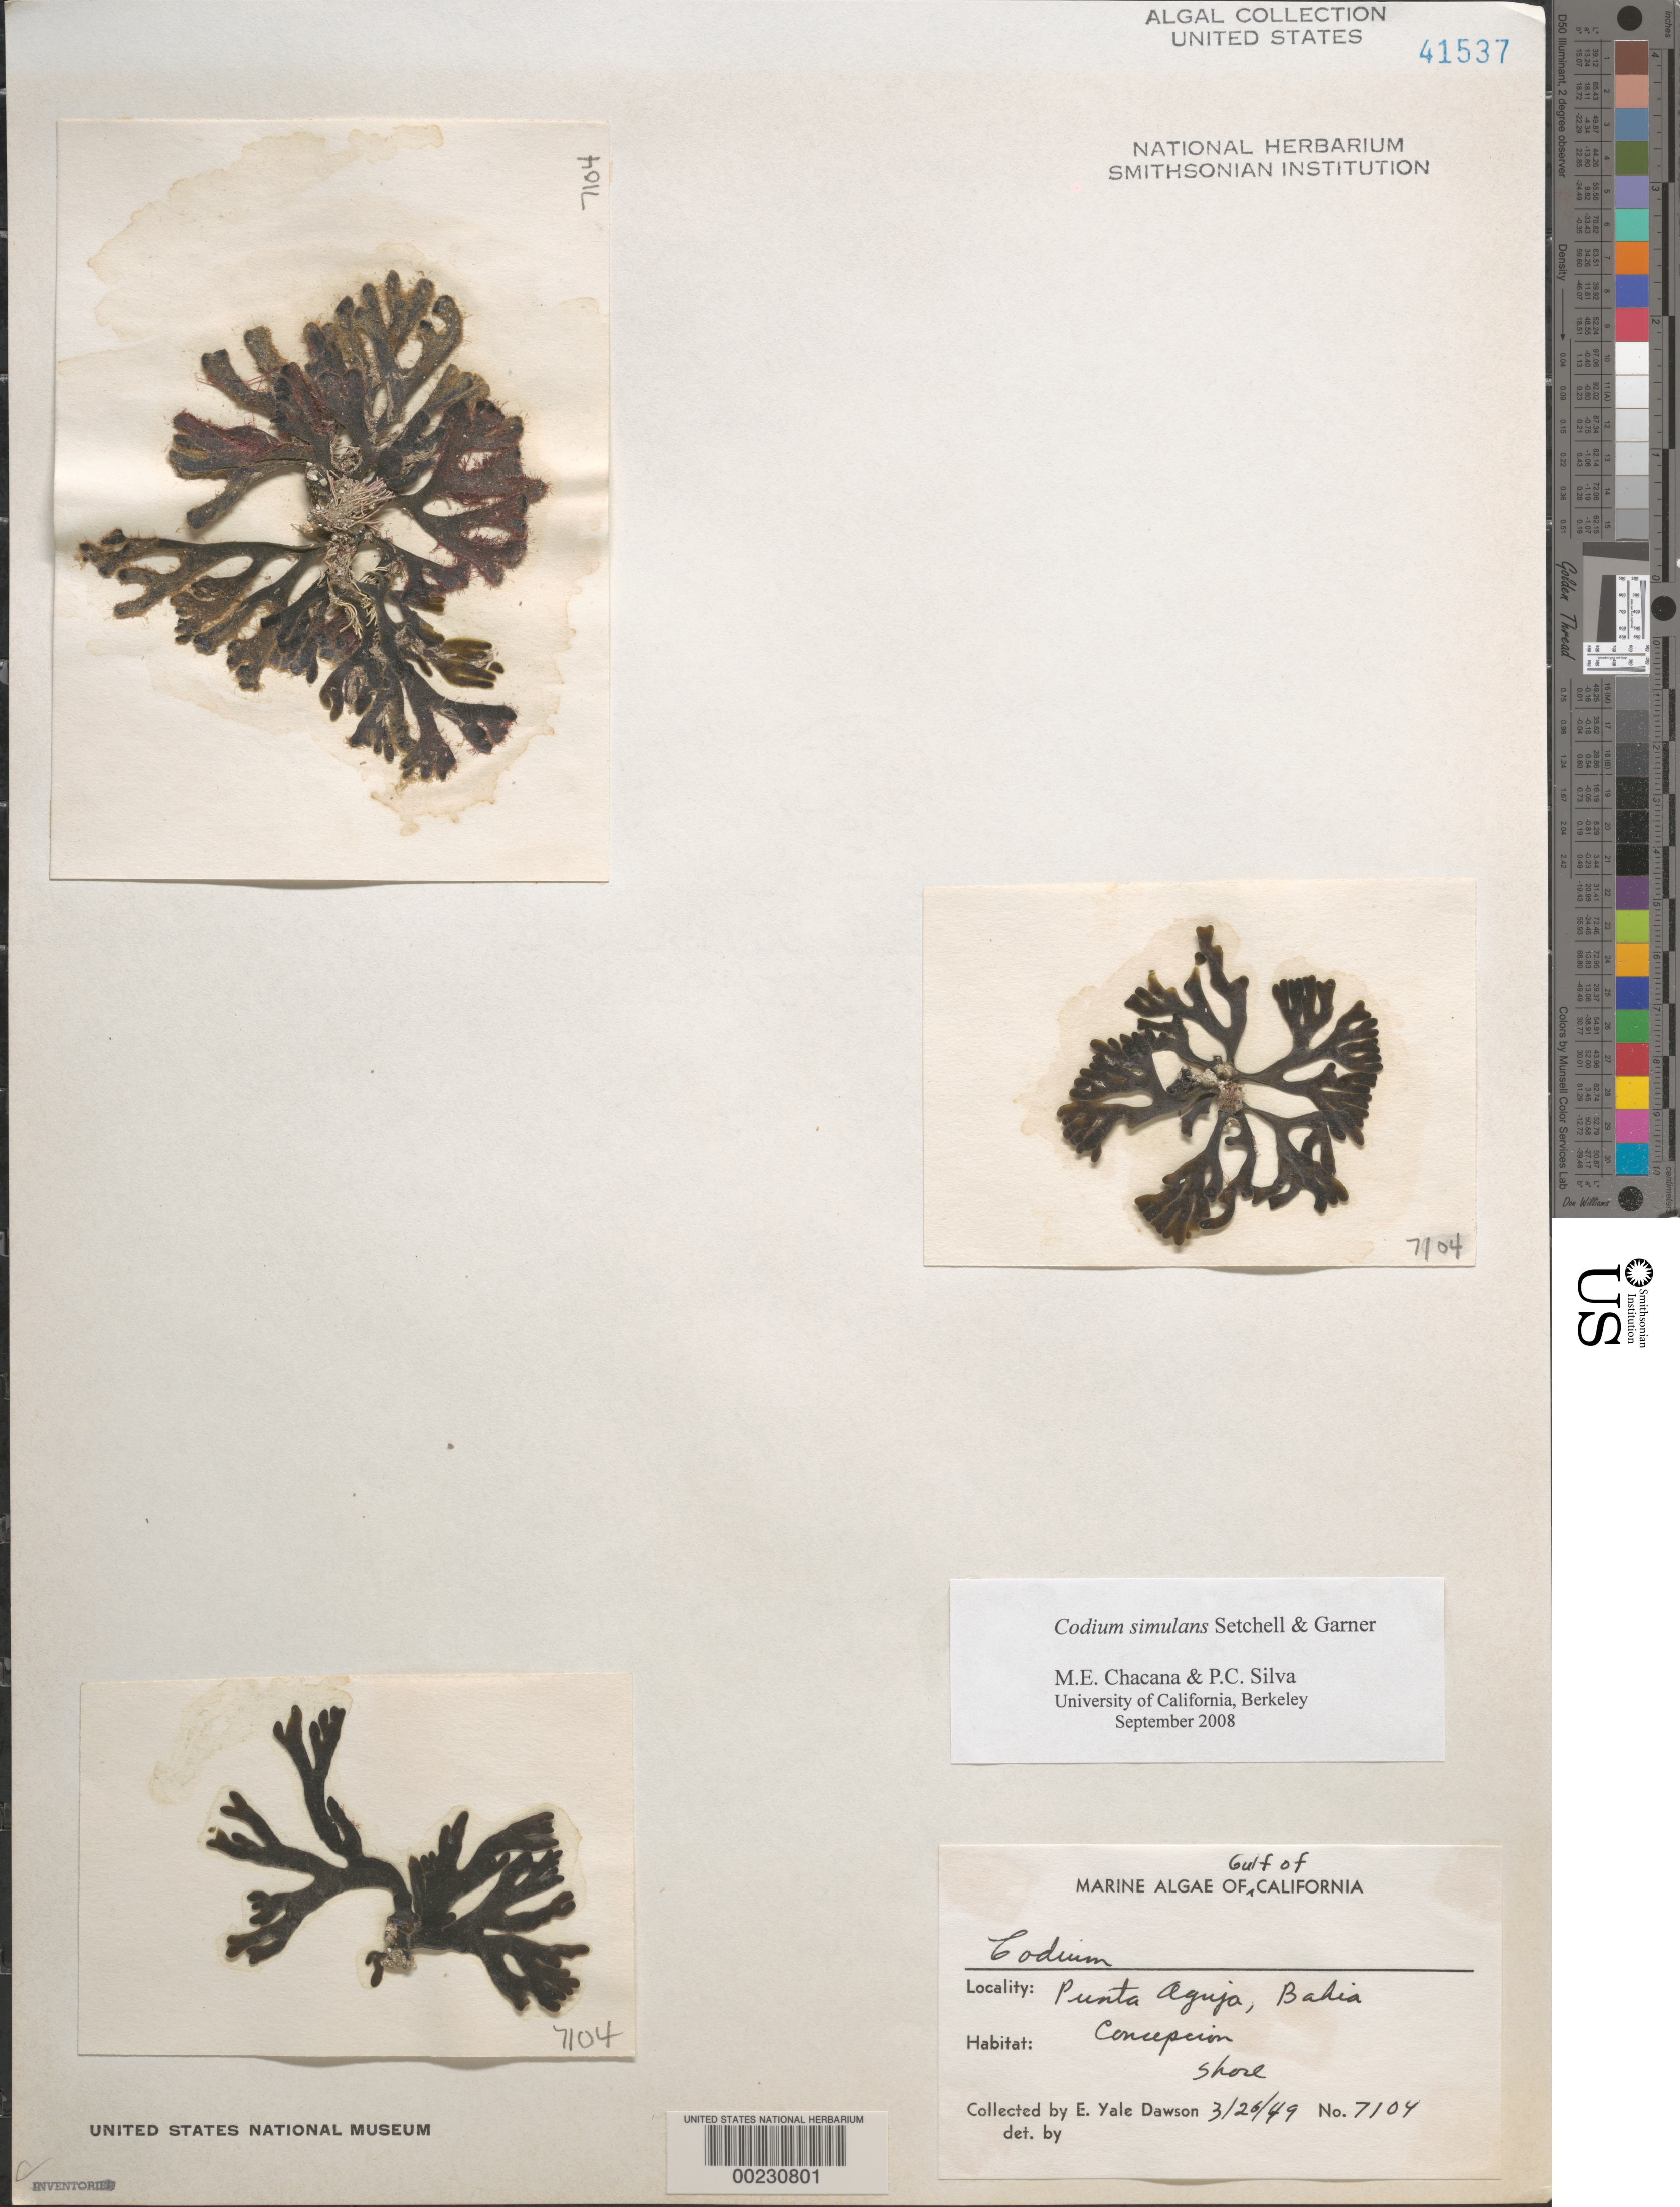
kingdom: Plantae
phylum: Chlorophyta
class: Ulvophyceae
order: Bryopsidales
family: Codiaceae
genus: Codium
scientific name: Codium simulans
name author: Setch. & N.L. Gardner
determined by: Chacana, M. E.; Silva, P. C.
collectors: E. Y. Dawson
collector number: EYD 7104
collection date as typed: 26 Mar 1949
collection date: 1949-03-26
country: Mexico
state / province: Baja California Sur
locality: Bahia Concepcion, Punta Aguja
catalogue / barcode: US 41537